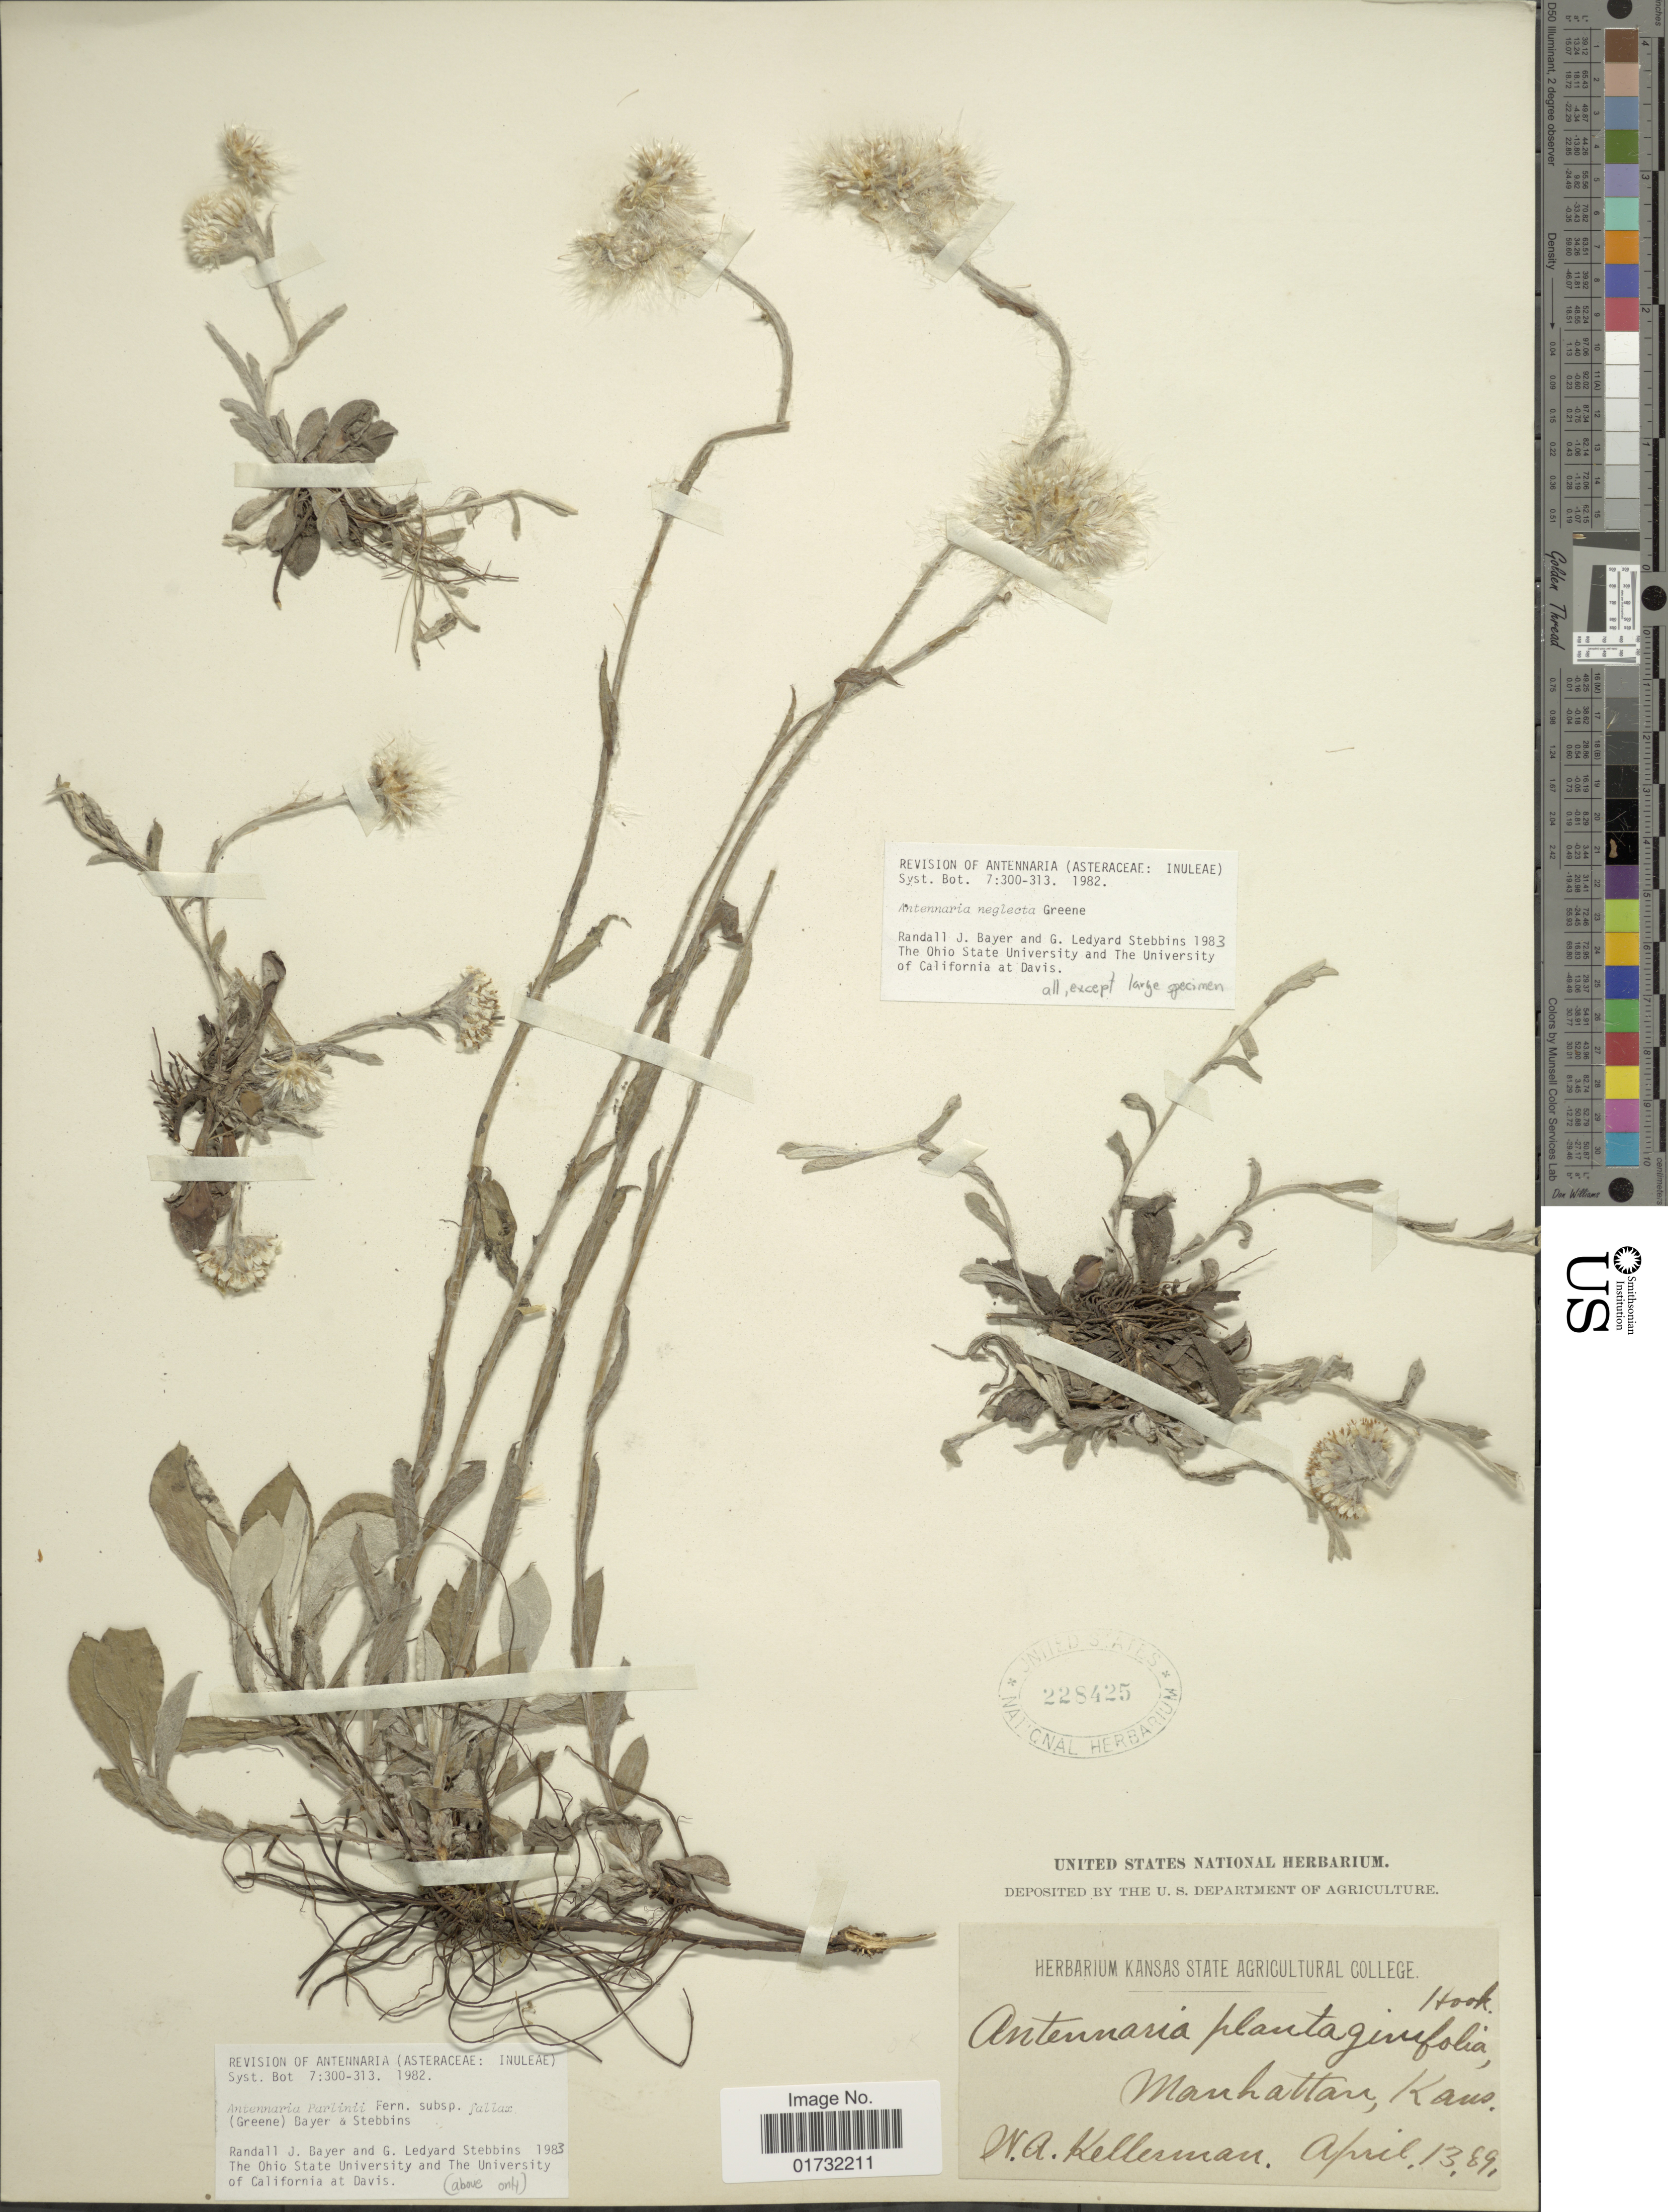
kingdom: Plantae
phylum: Tracheophyta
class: Magnoliopsida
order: Asterales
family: Asteraceae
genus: Antennaria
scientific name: Antennaria parlinii subsp. fallax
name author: (Greene) R.J. Bayer & Stebbins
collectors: W. Kellerman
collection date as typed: Transcribed d/m/y: 13/4/89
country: United States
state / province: Kansas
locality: Manhattan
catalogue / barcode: US 228425